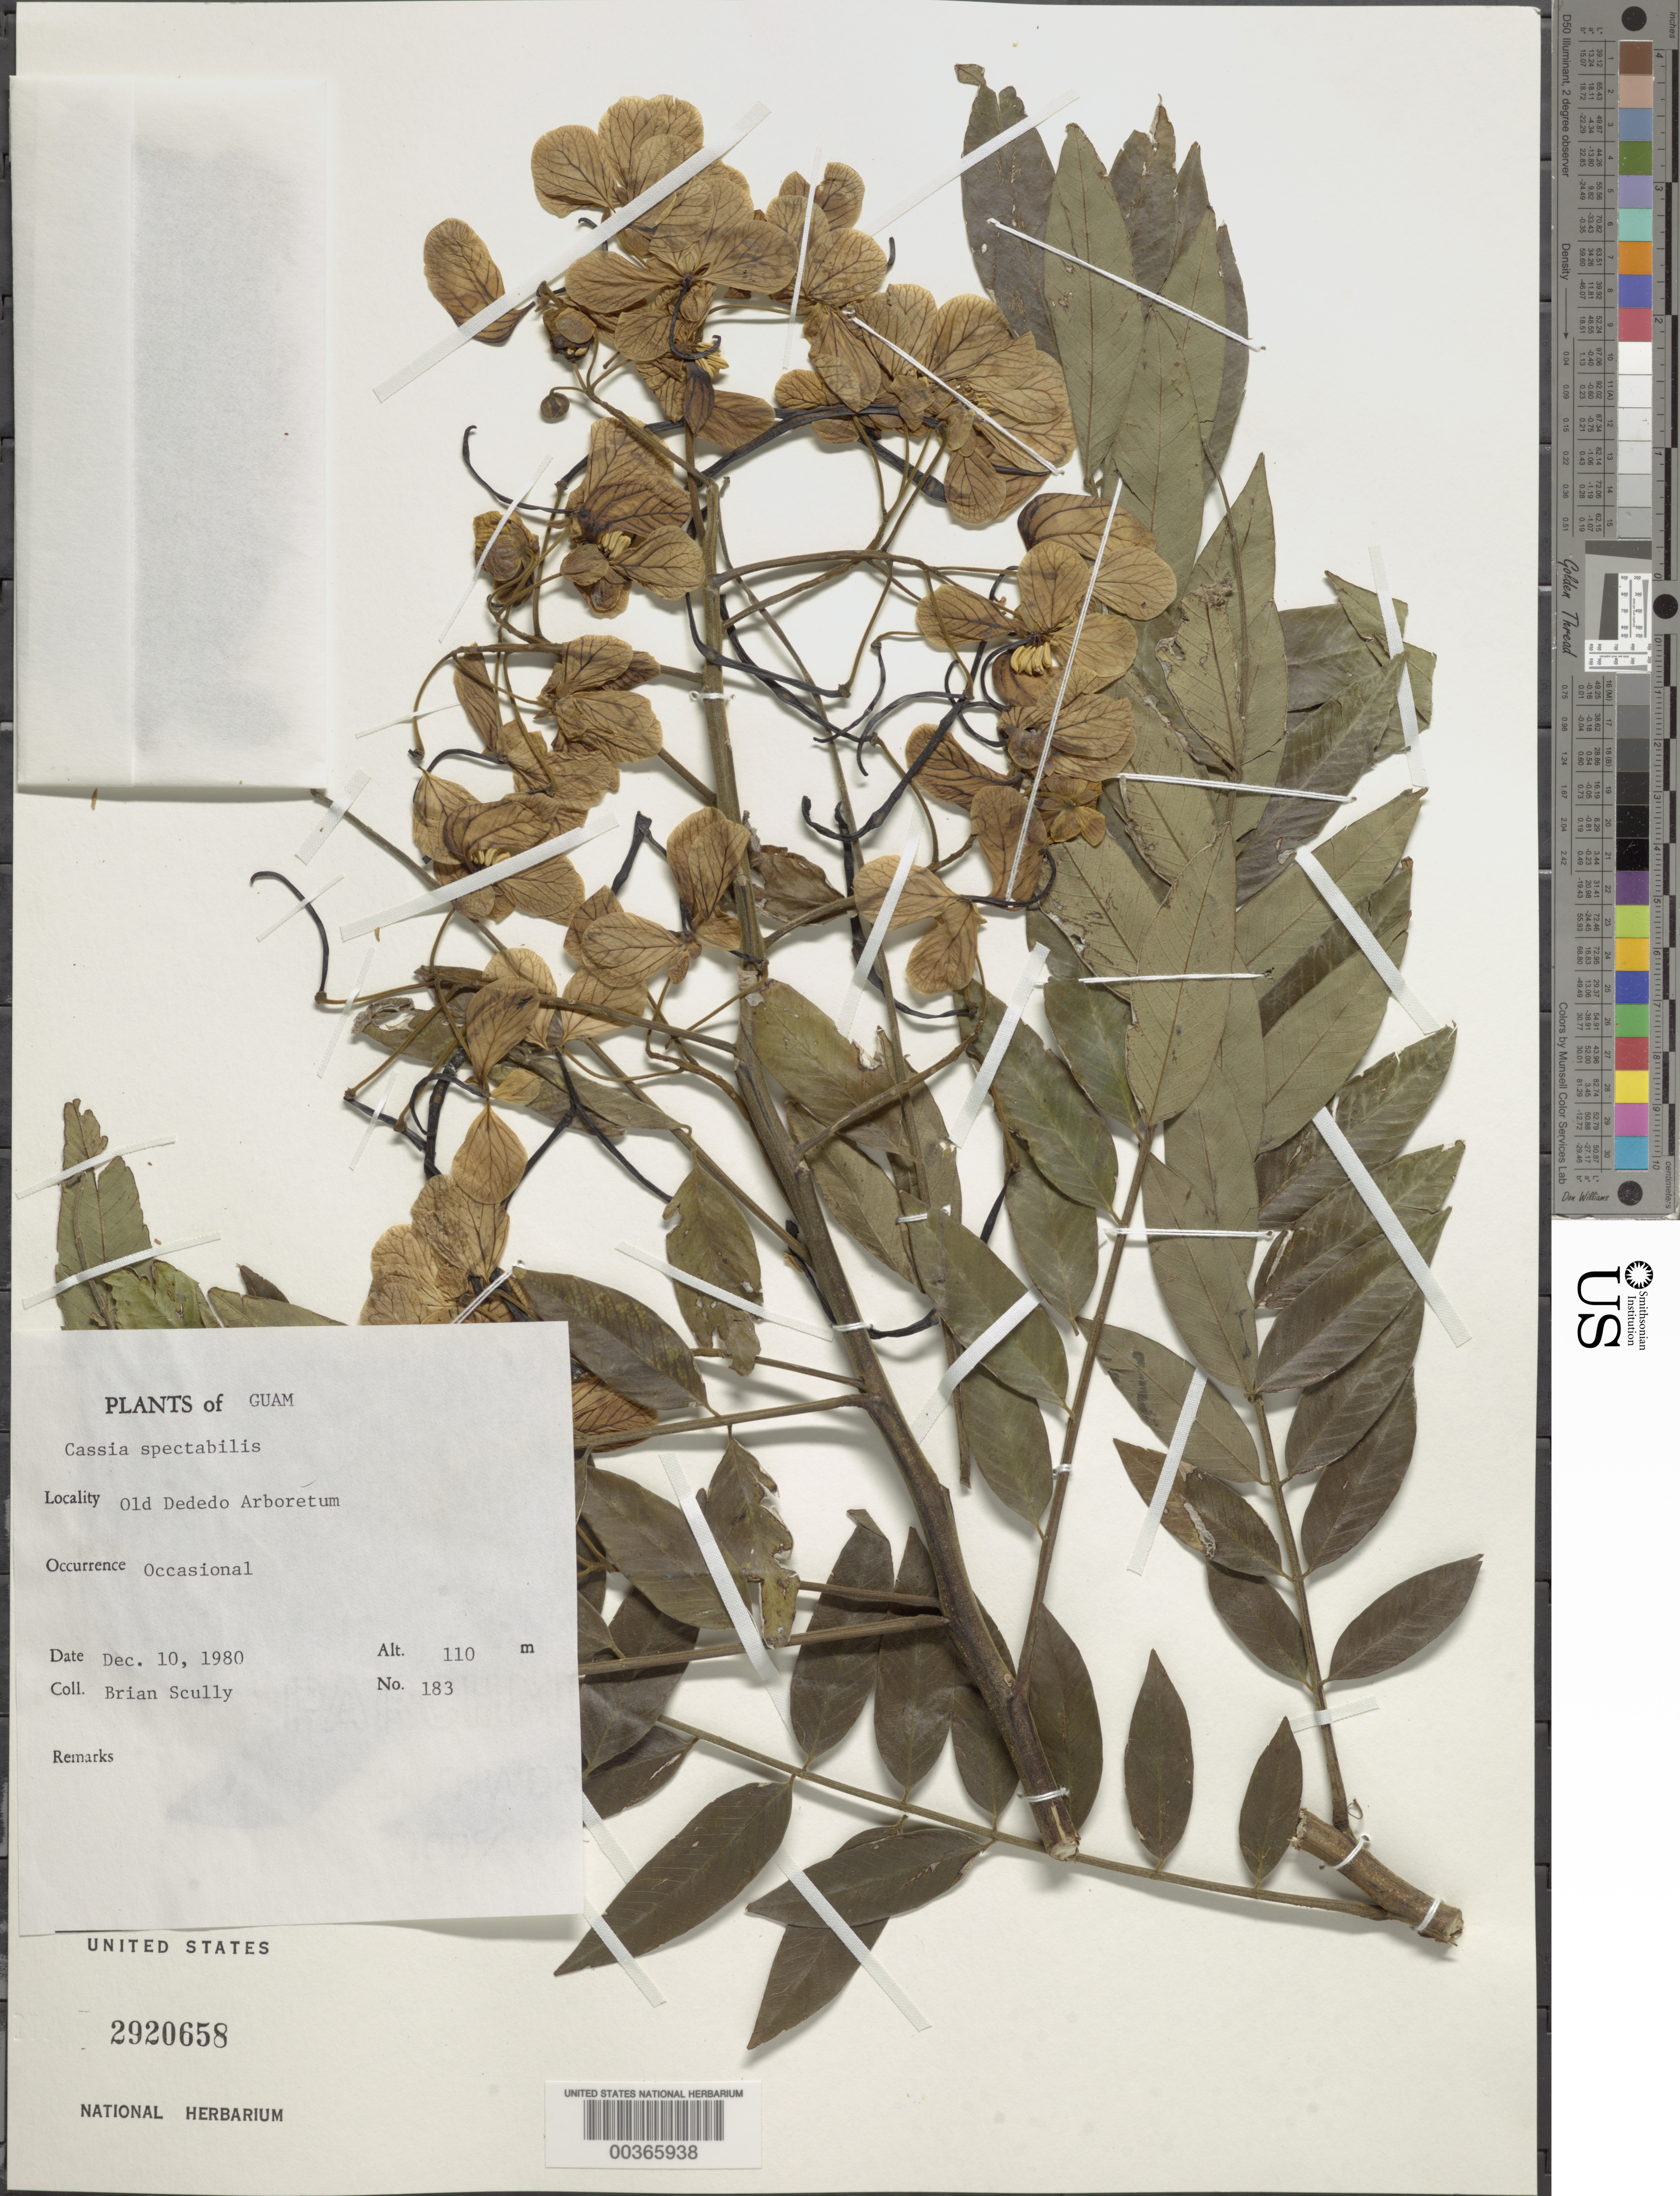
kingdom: Plantae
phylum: Tracheophyta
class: Magnoliopsida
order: Fabales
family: Fabaceae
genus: Senna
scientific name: Senna spectabilis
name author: (DC.) H.S. Irwin & Barneby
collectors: B. Scully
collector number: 183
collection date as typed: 10 Dec 1980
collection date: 1980-12-10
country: Guam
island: Guam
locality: Old Dededo arboretum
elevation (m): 110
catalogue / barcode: US 2920658